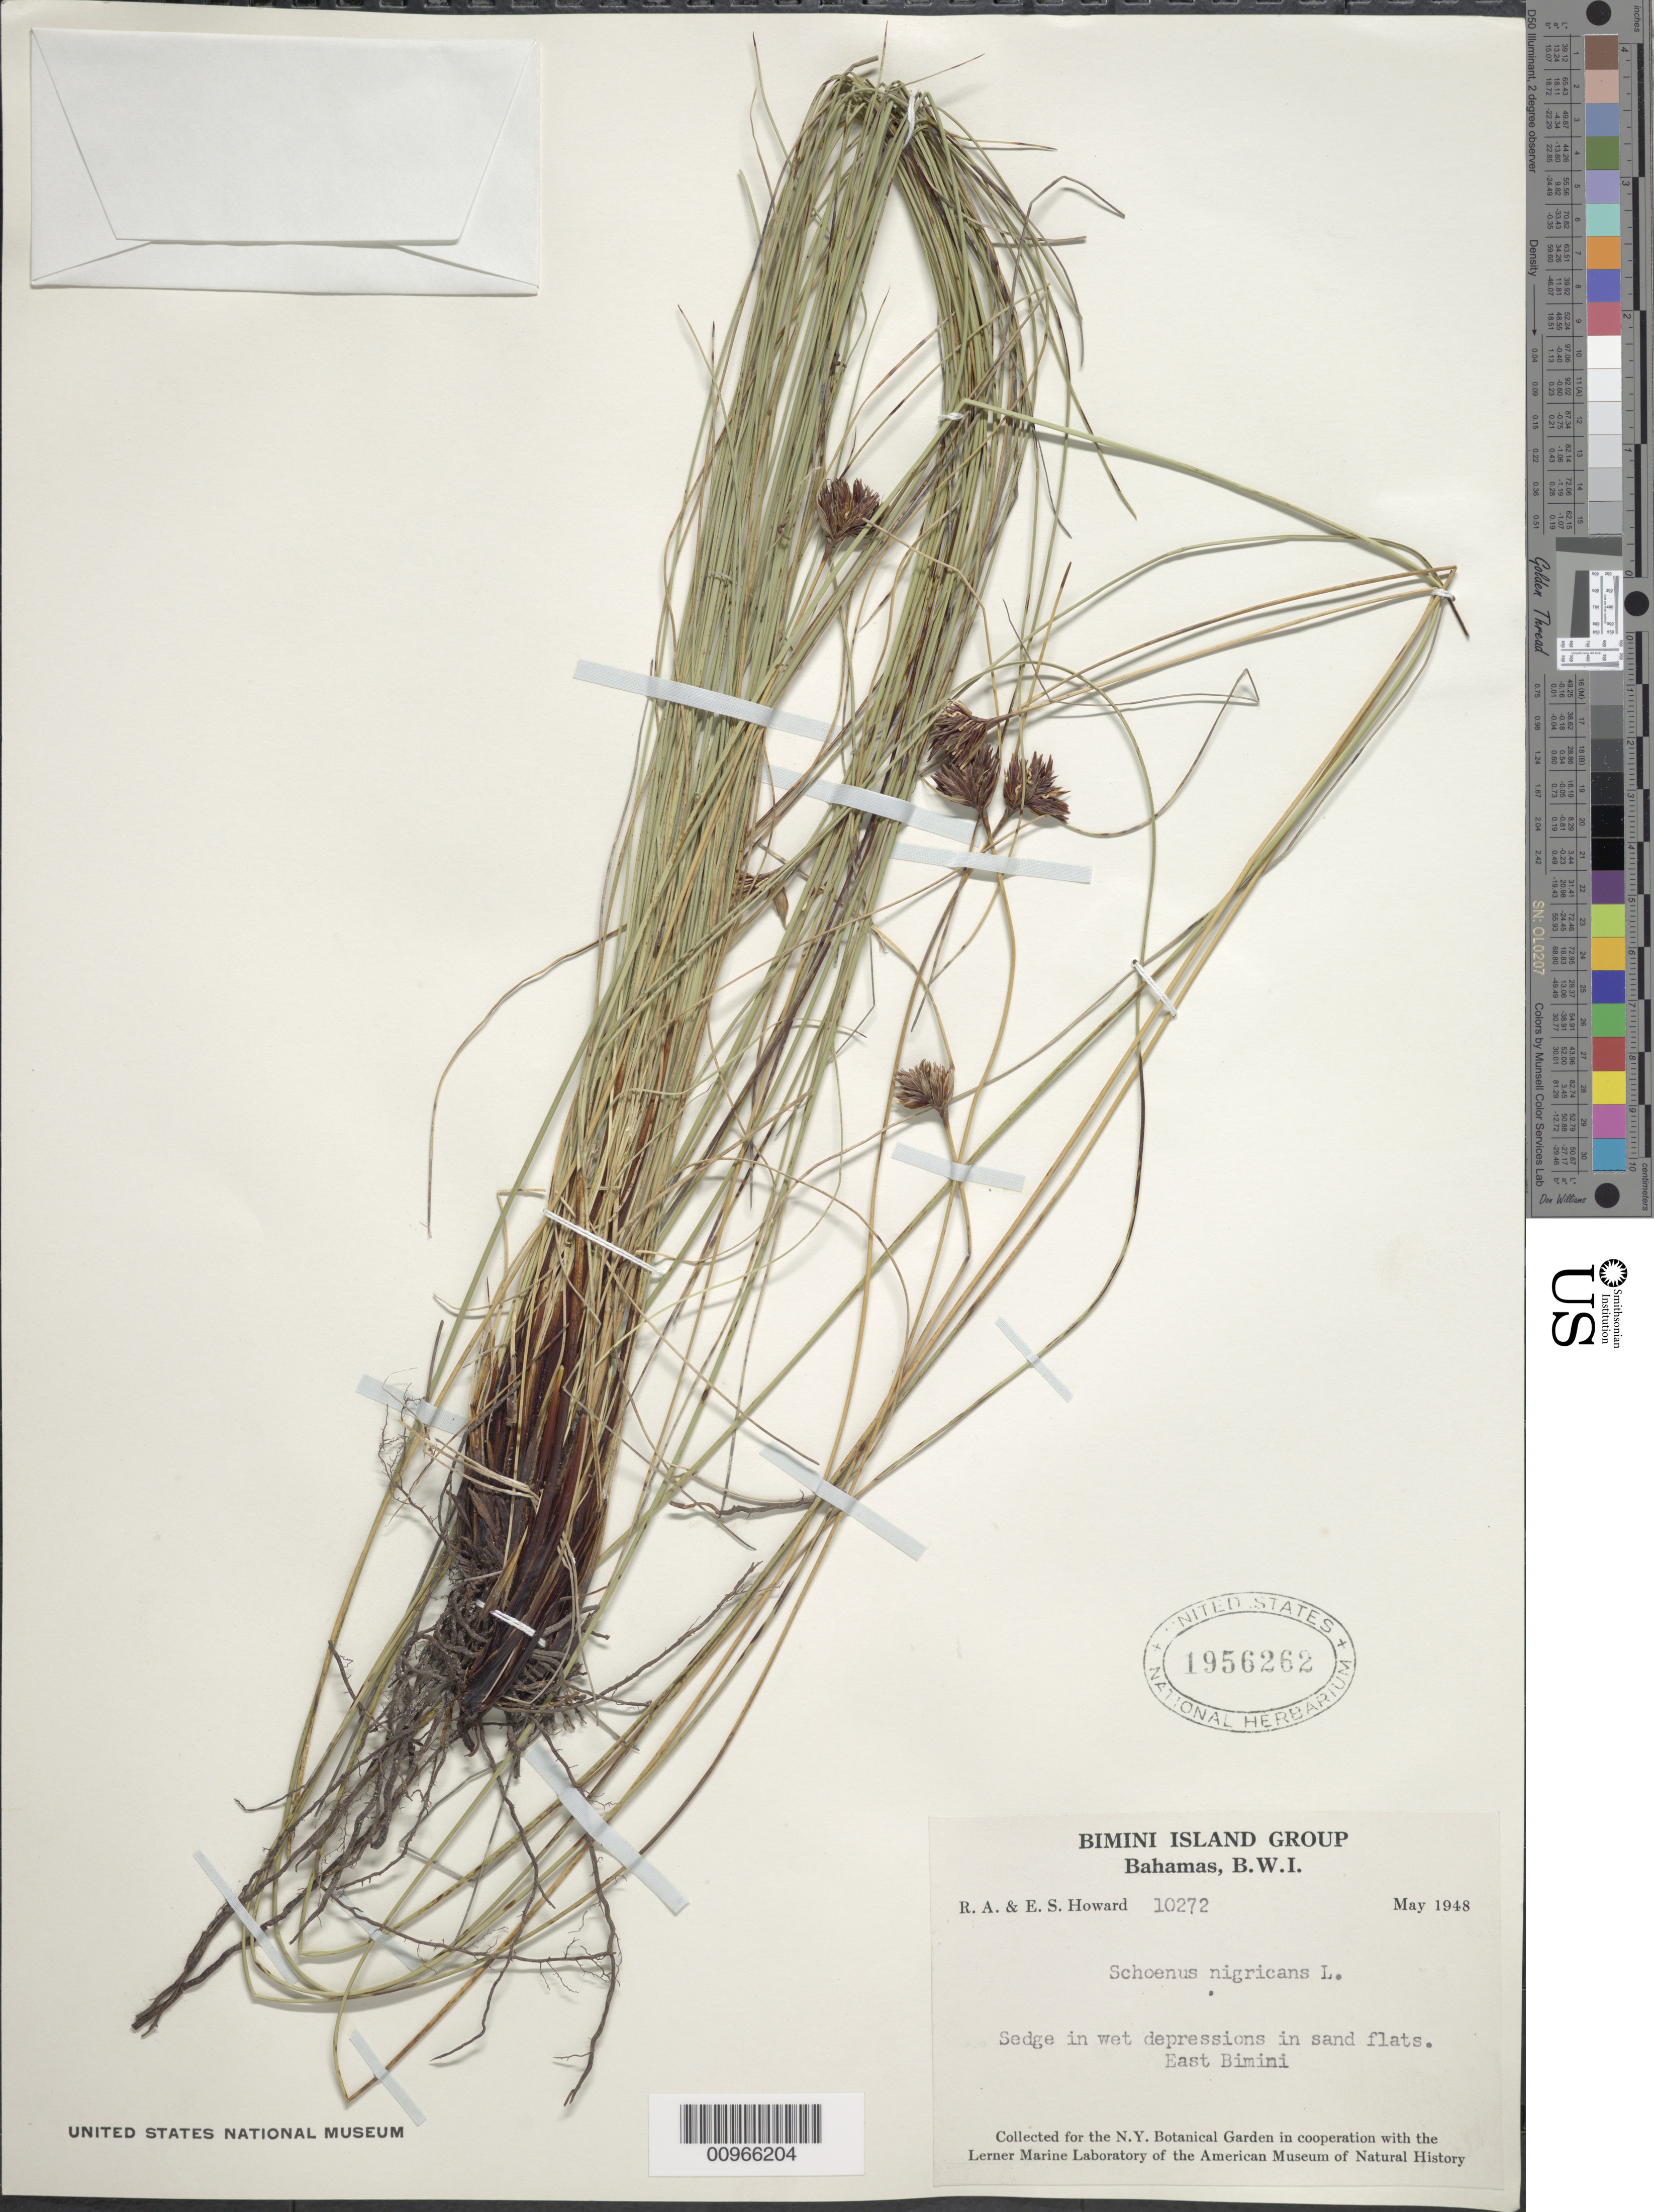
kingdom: Plantae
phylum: Tracheophyta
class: Liliopsida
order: Poales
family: Cyperaceae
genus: Schoenus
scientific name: Schoenus nigricans var. nigricans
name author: L.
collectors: R. A. Howard & E. S. Howard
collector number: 10272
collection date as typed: May 1948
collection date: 1948-05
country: Bahamas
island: East Bimini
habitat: In wet depressions in sand flats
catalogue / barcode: US 1956262